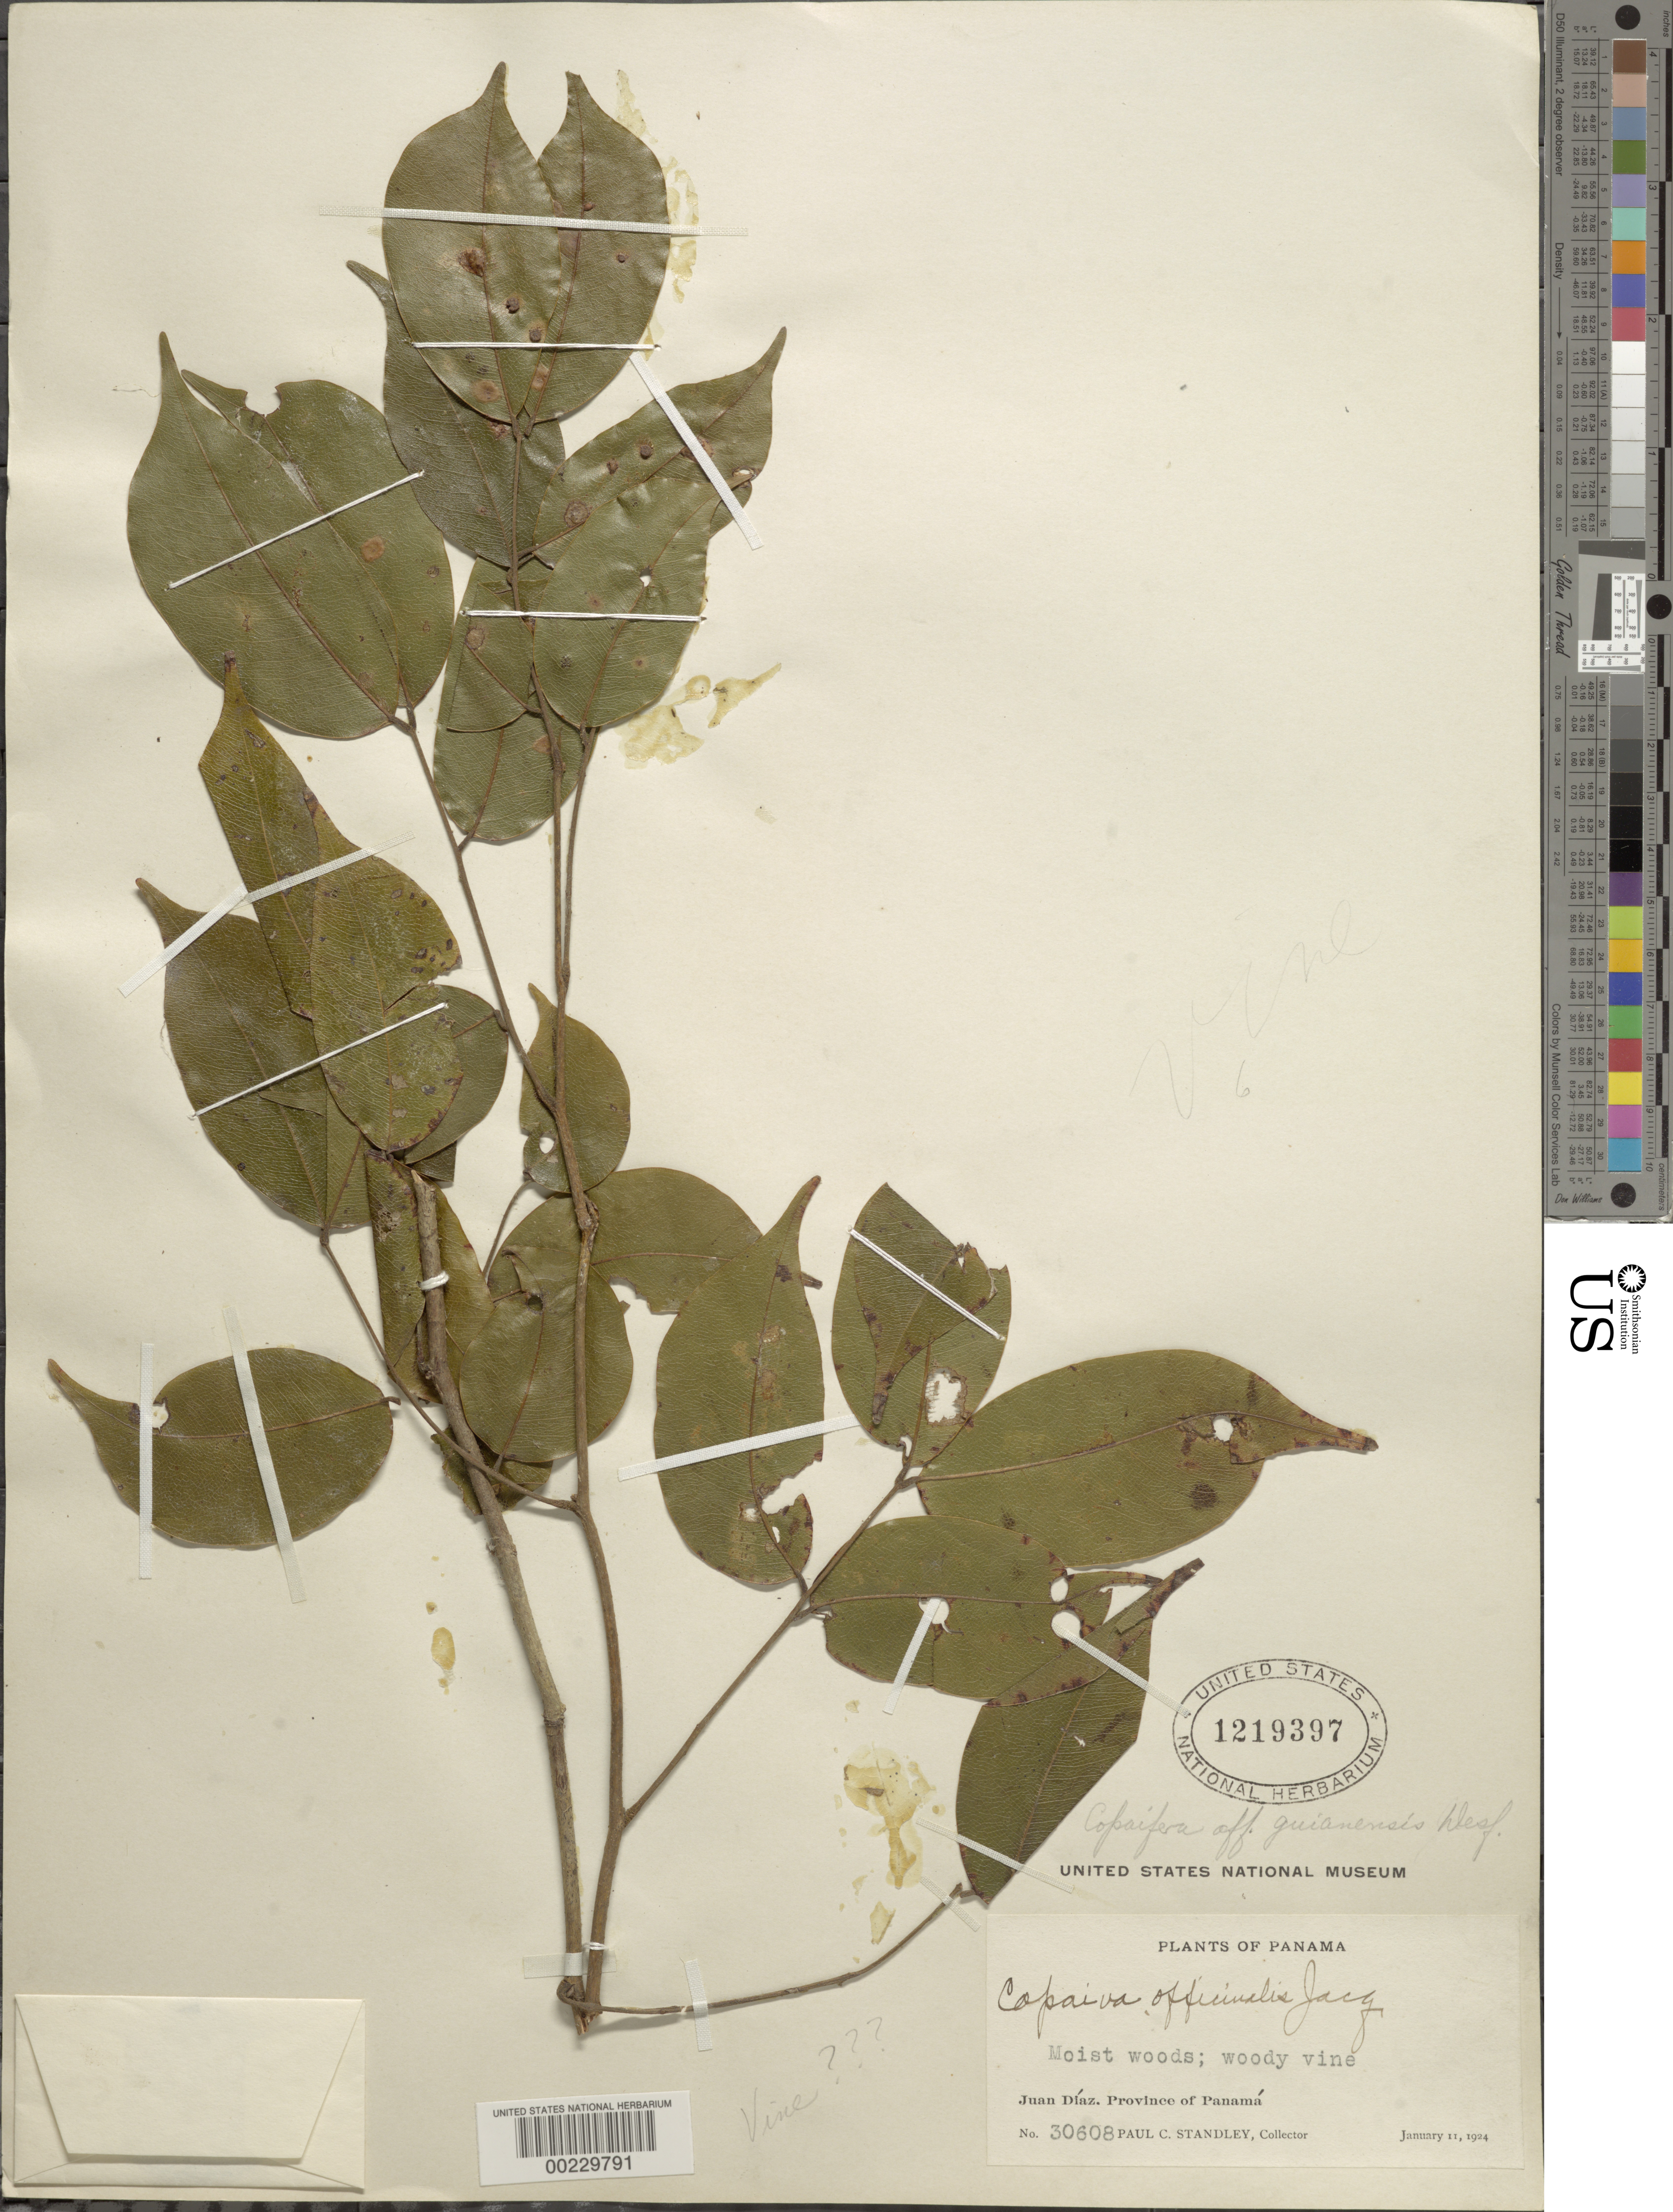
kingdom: Plantae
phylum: Tracheophyta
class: Magnoliopsida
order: Fabales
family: Fabaceae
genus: Copaifera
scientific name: Copaifera guyanensis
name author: Desf.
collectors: P. C. Standley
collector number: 30608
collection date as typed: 11 Jan 1924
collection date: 1924-01-11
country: Panama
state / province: Panamá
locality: Juan Diaz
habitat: Moist woods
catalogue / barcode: US 1219397